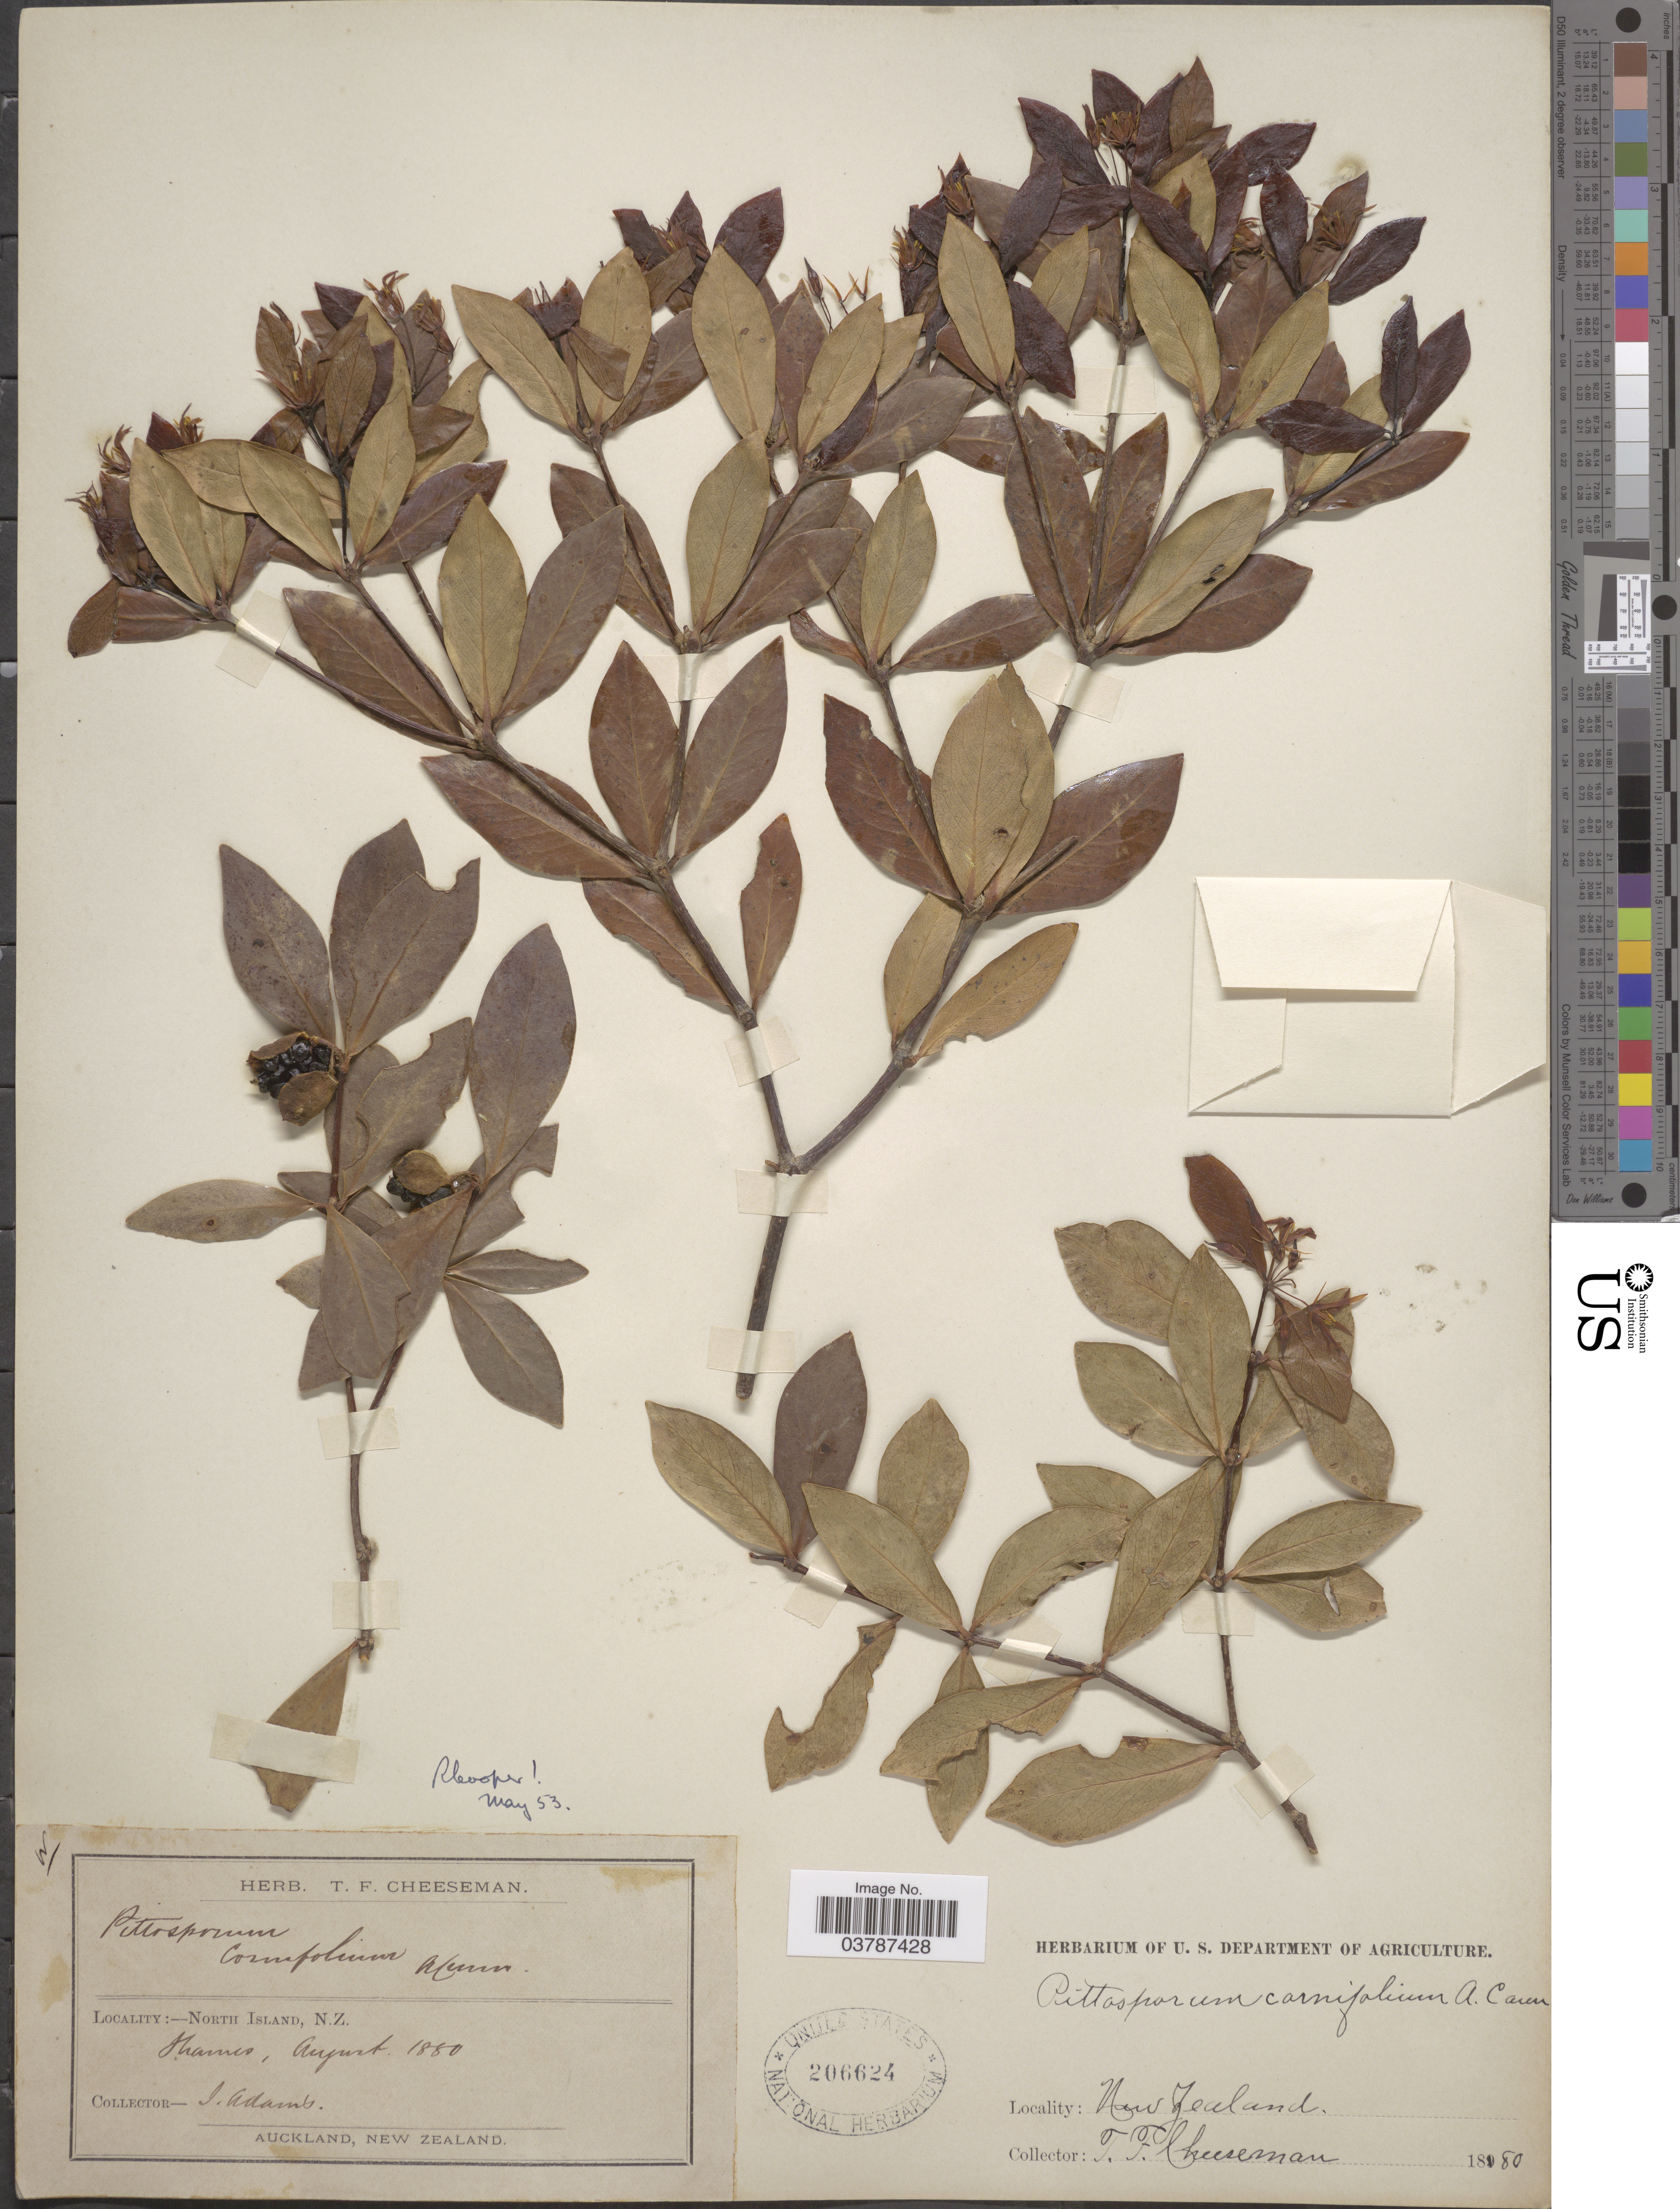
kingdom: Plantae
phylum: Tracheophyta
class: Magnoliopsida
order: Apiales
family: Pittosporaceae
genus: Pittosporum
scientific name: Pittosporum cornifolium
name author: A. Cunn.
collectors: I. Adams & T. F. Cheeseman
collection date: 1880-08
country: New Zealand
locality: North Island. Thames.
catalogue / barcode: US 206624